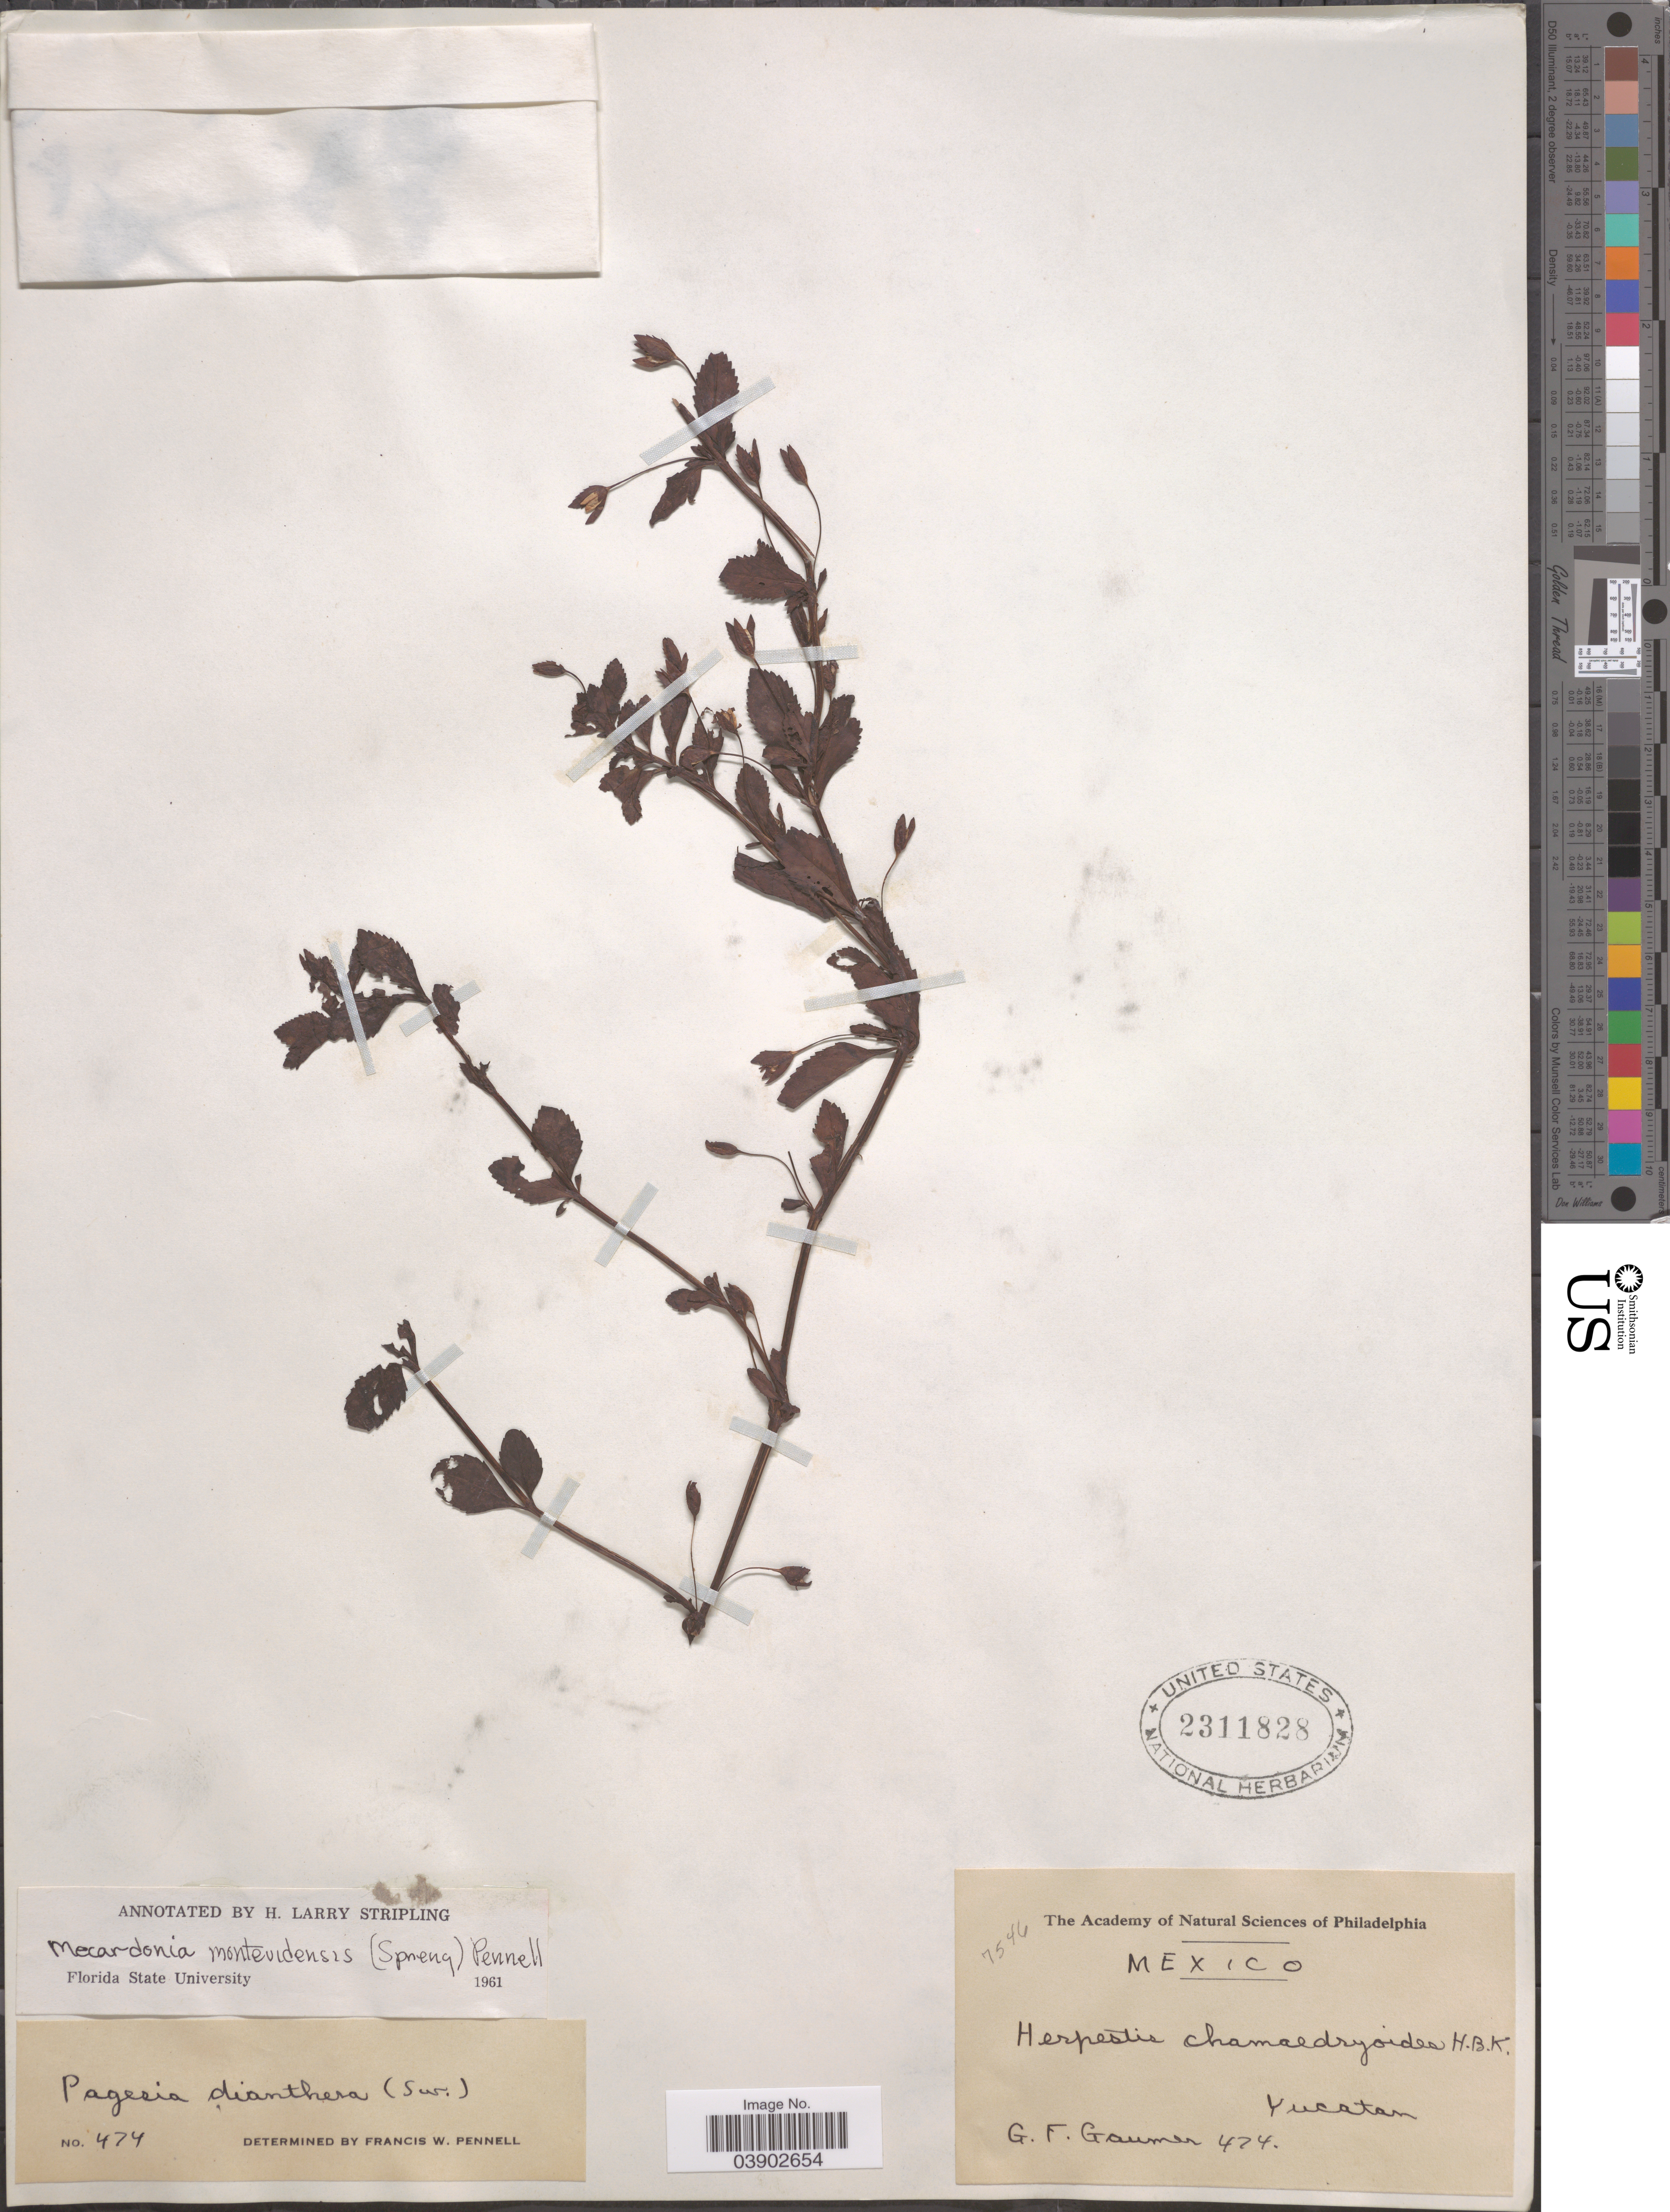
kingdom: Plantae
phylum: Tracheophyta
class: Magnoliopsida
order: Lamiales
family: Plantaginaceae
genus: Mecardonia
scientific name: Mecardonia procumbens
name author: (Mill.) Small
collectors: G. F. Gaumer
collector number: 474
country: Mexico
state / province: Yucatán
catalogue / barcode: US 2311828